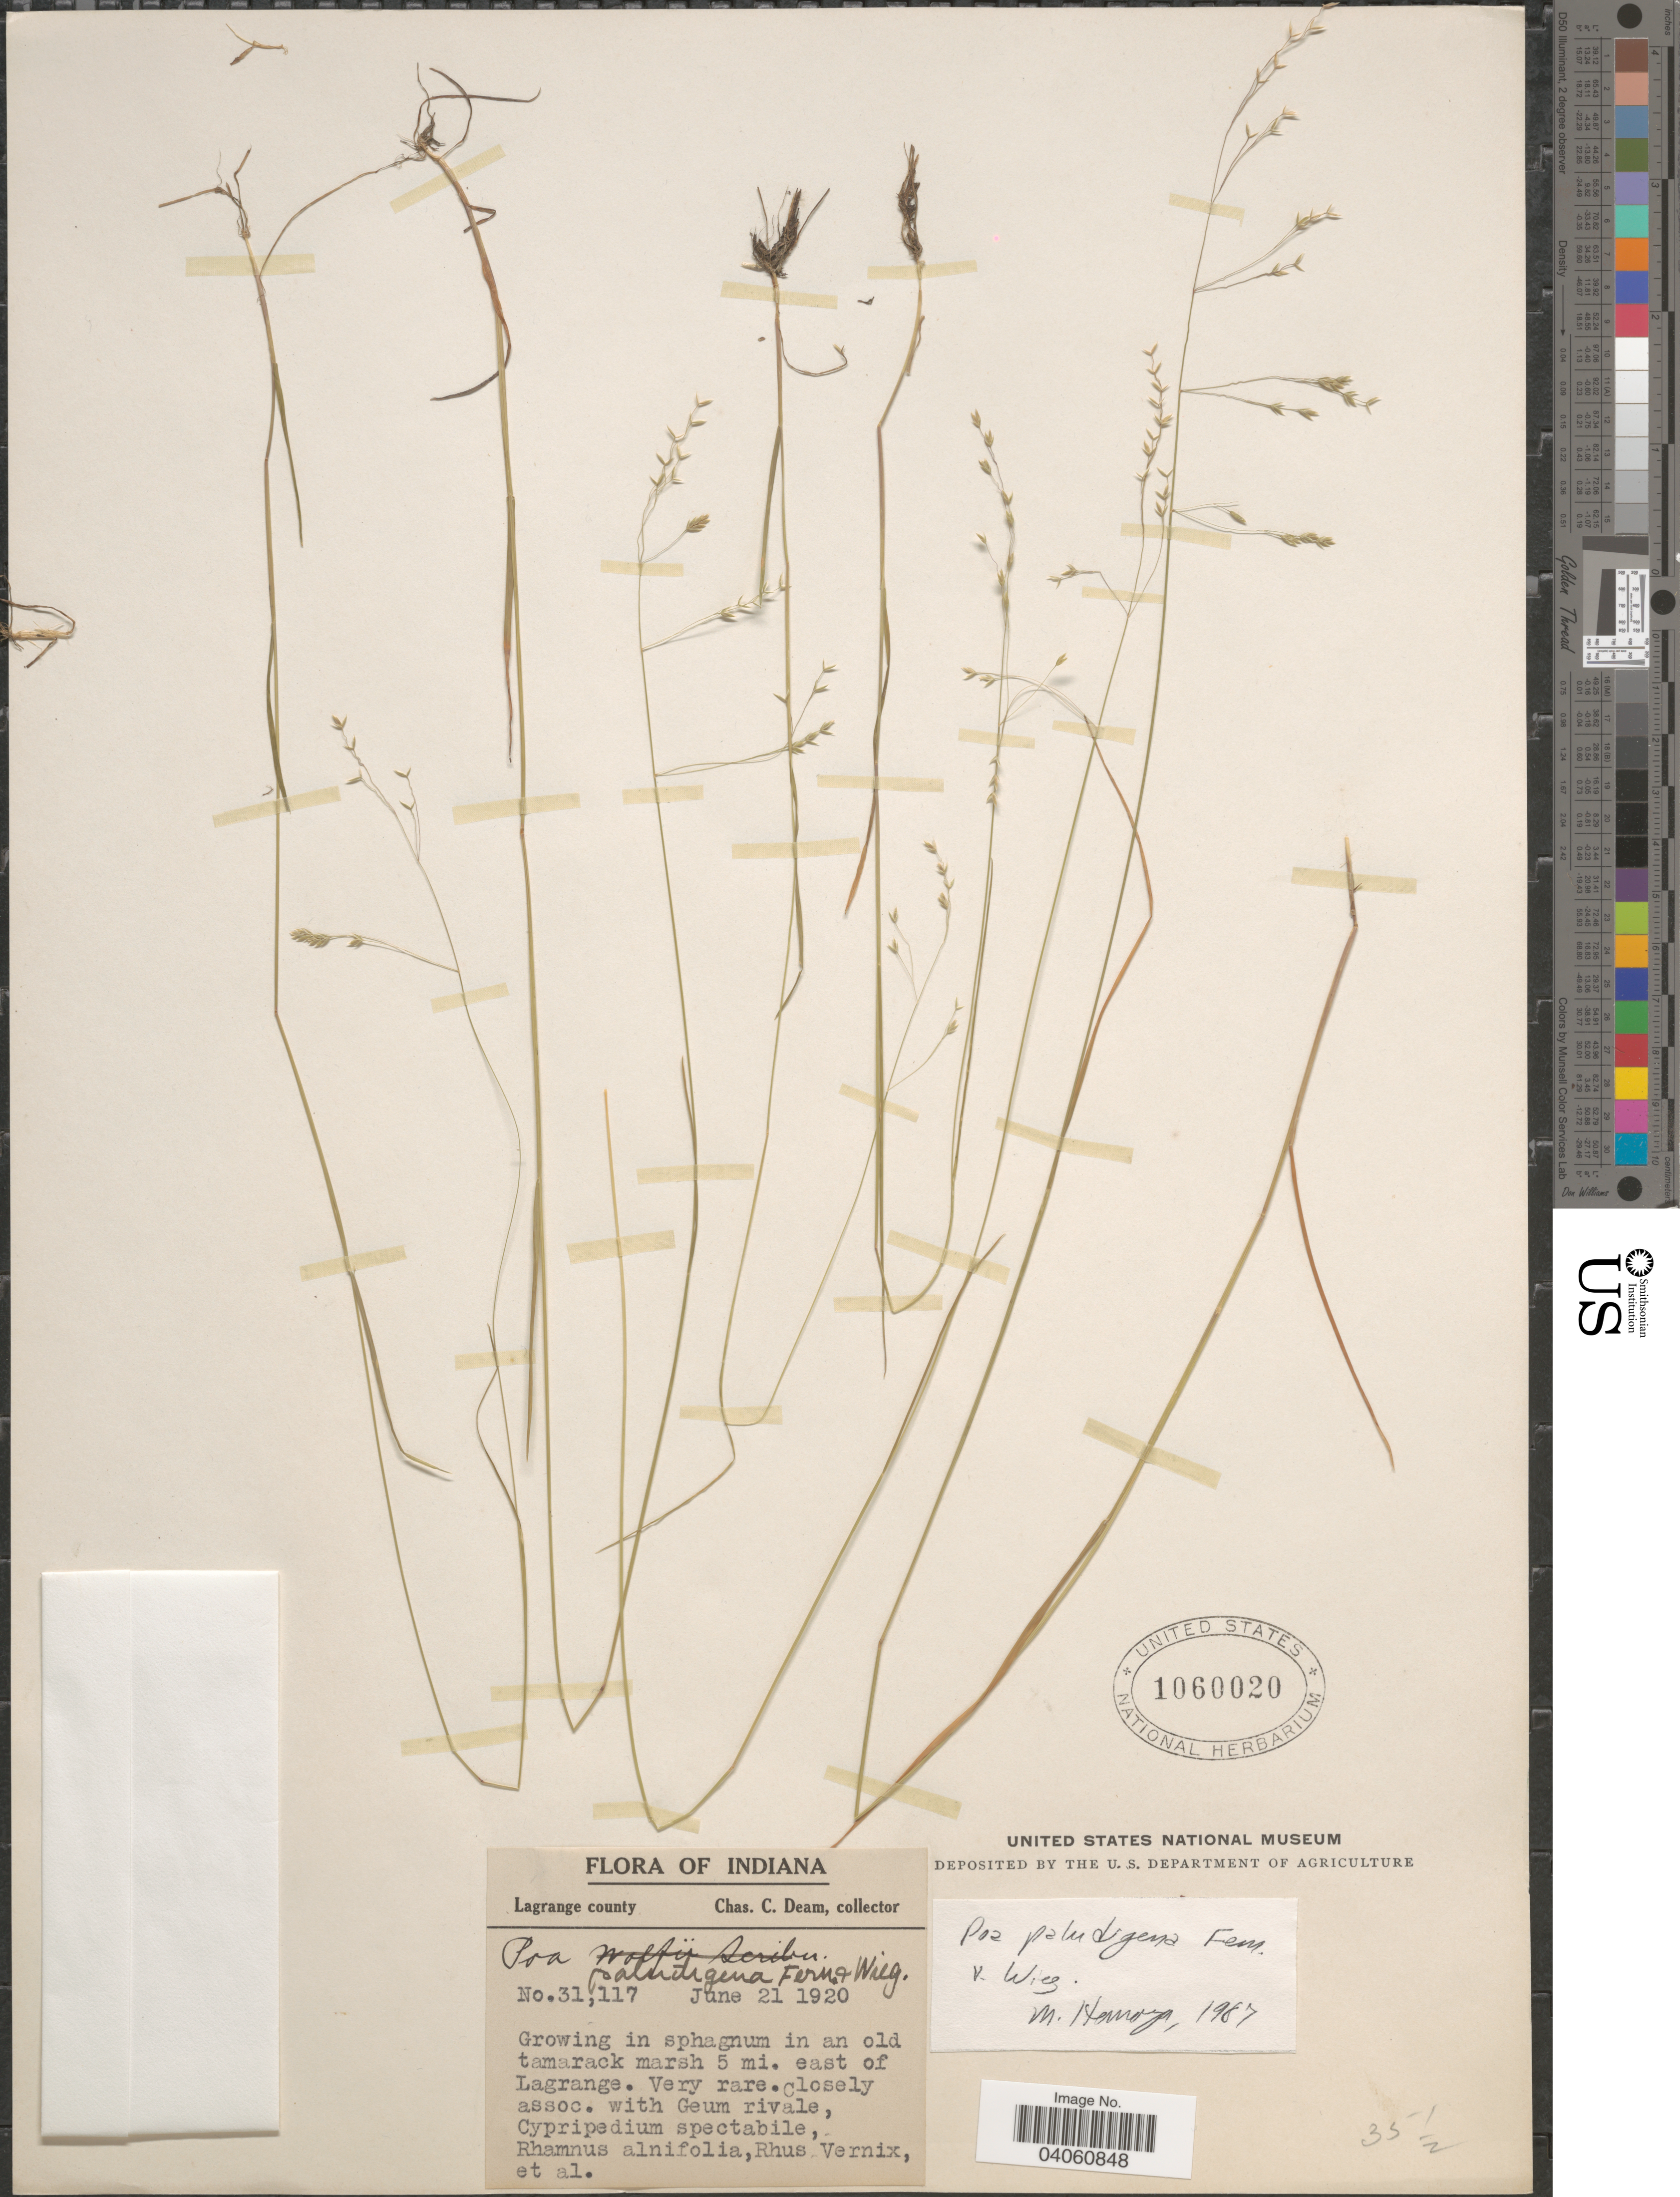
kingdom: Plantae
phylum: Tracheophyta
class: Liliopsida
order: Poales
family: Poaceae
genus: Poa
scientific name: Poa paludigena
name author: Fernald & Wiegand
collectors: C. C. Deam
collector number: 31117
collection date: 1920-06-21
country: United States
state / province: Indiana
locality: Lagrange county. 5 mi. east of Lagrange.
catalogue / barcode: US 1060020